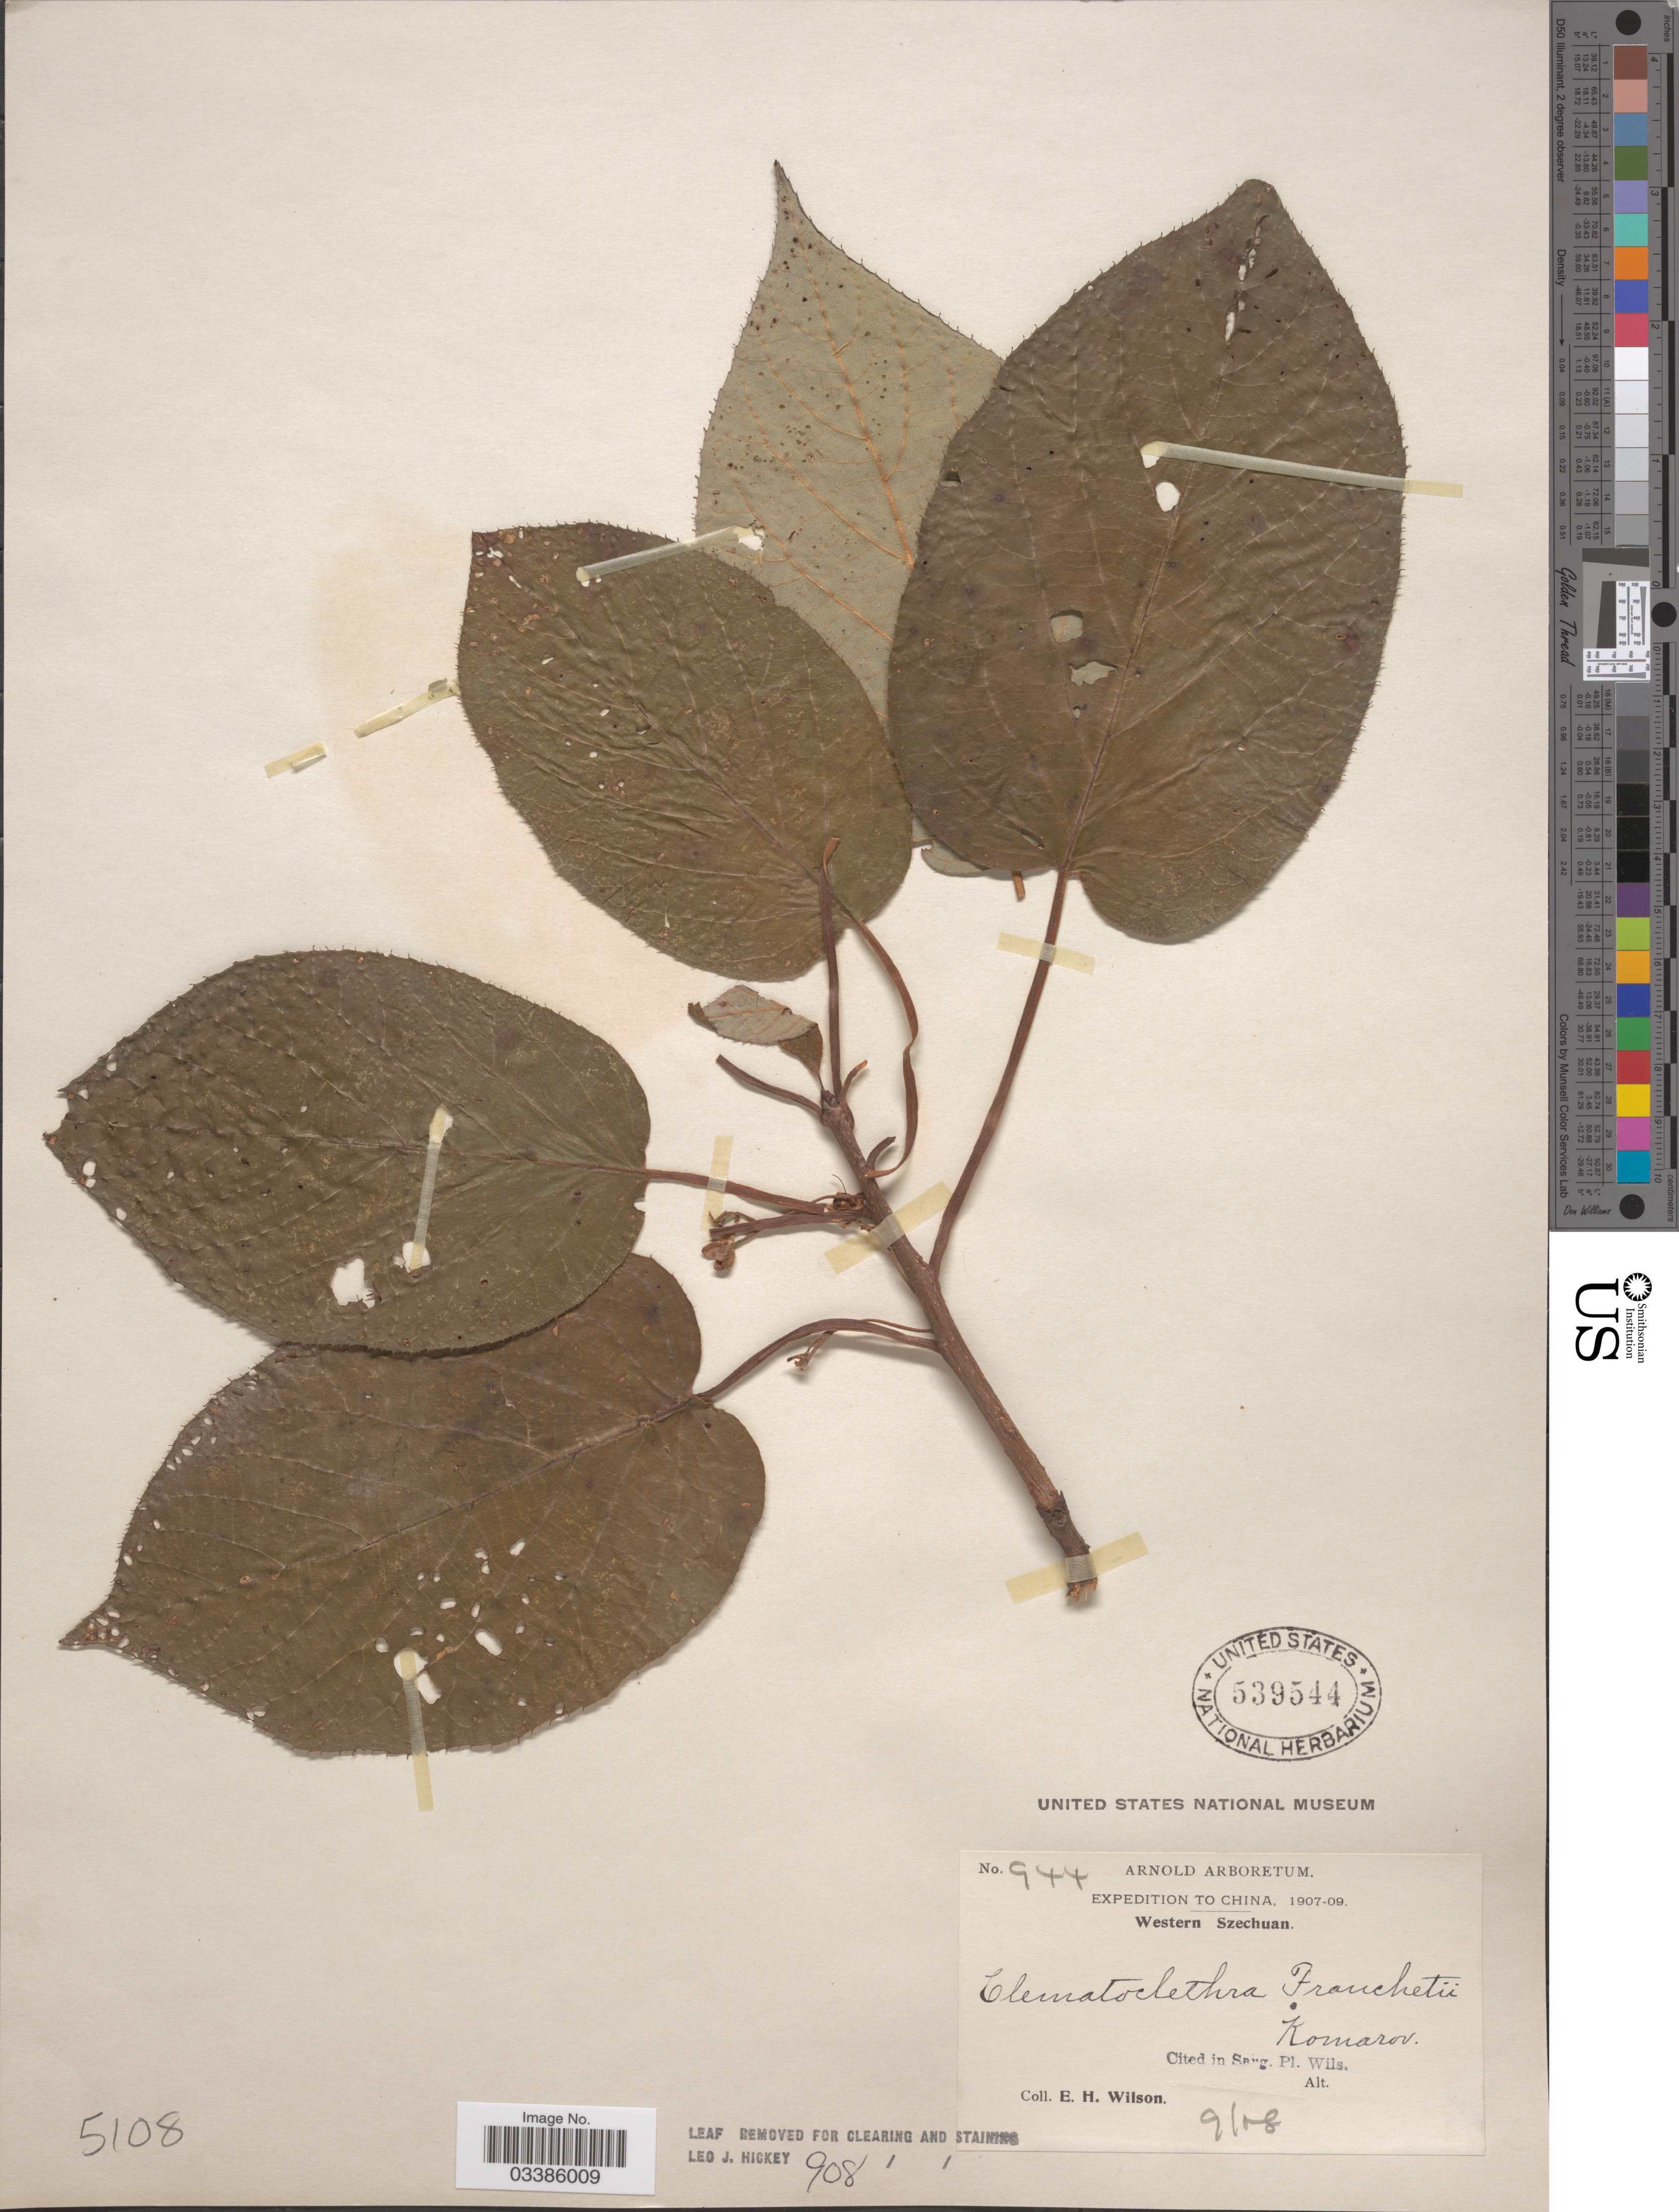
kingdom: Plantae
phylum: Tracheophyta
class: Magnoliopsida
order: Ericales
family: Actinidiaceae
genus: Clematoclethra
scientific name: Clematoclethra actinidioides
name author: Maxim.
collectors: E. Wilson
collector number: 944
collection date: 1908-09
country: China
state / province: Sichuan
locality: Western Szechuan.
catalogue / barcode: US 539544